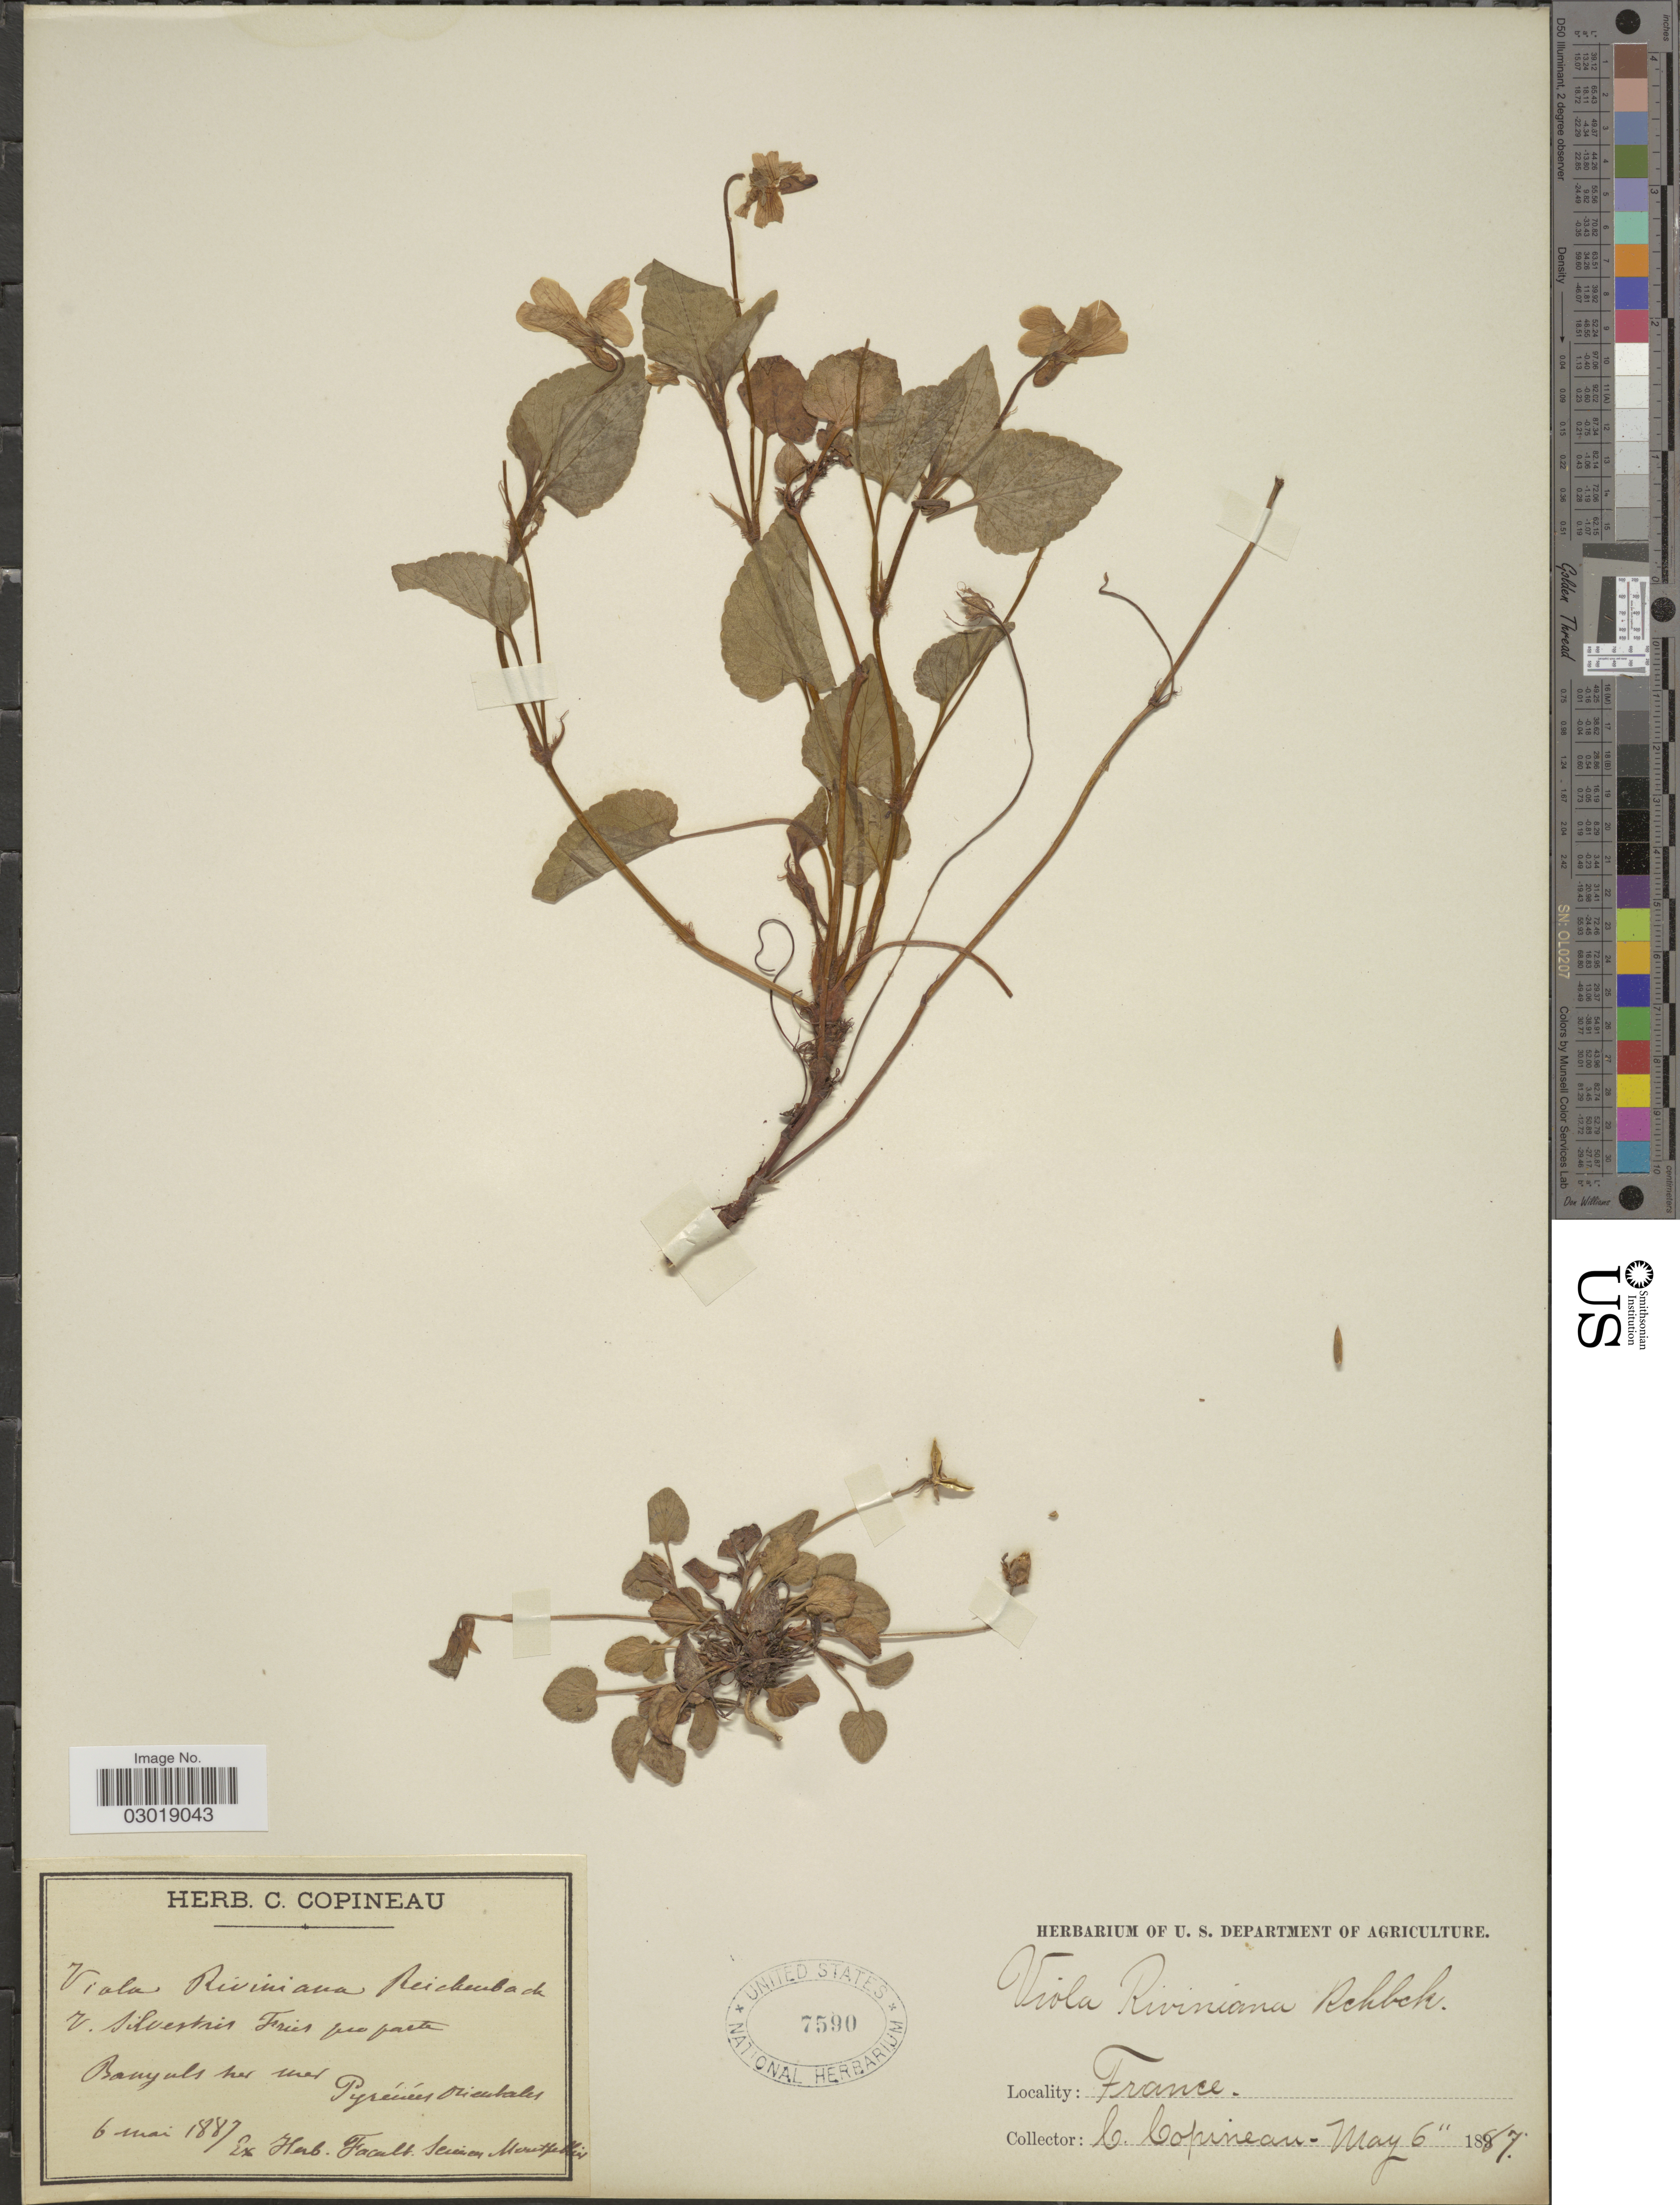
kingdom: Plantae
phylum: Tracheophyta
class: Magnoliopsida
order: Malpighiales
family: Violaceae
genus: Viola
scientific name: Viola riviniana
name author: Rchb.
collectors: C. Copineau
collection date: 1887-05-06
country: France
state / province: Occitanie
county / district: Pyrénées-Orientales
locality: Banyuls near mar Pyrénées Orientales.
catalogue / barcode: US 7590